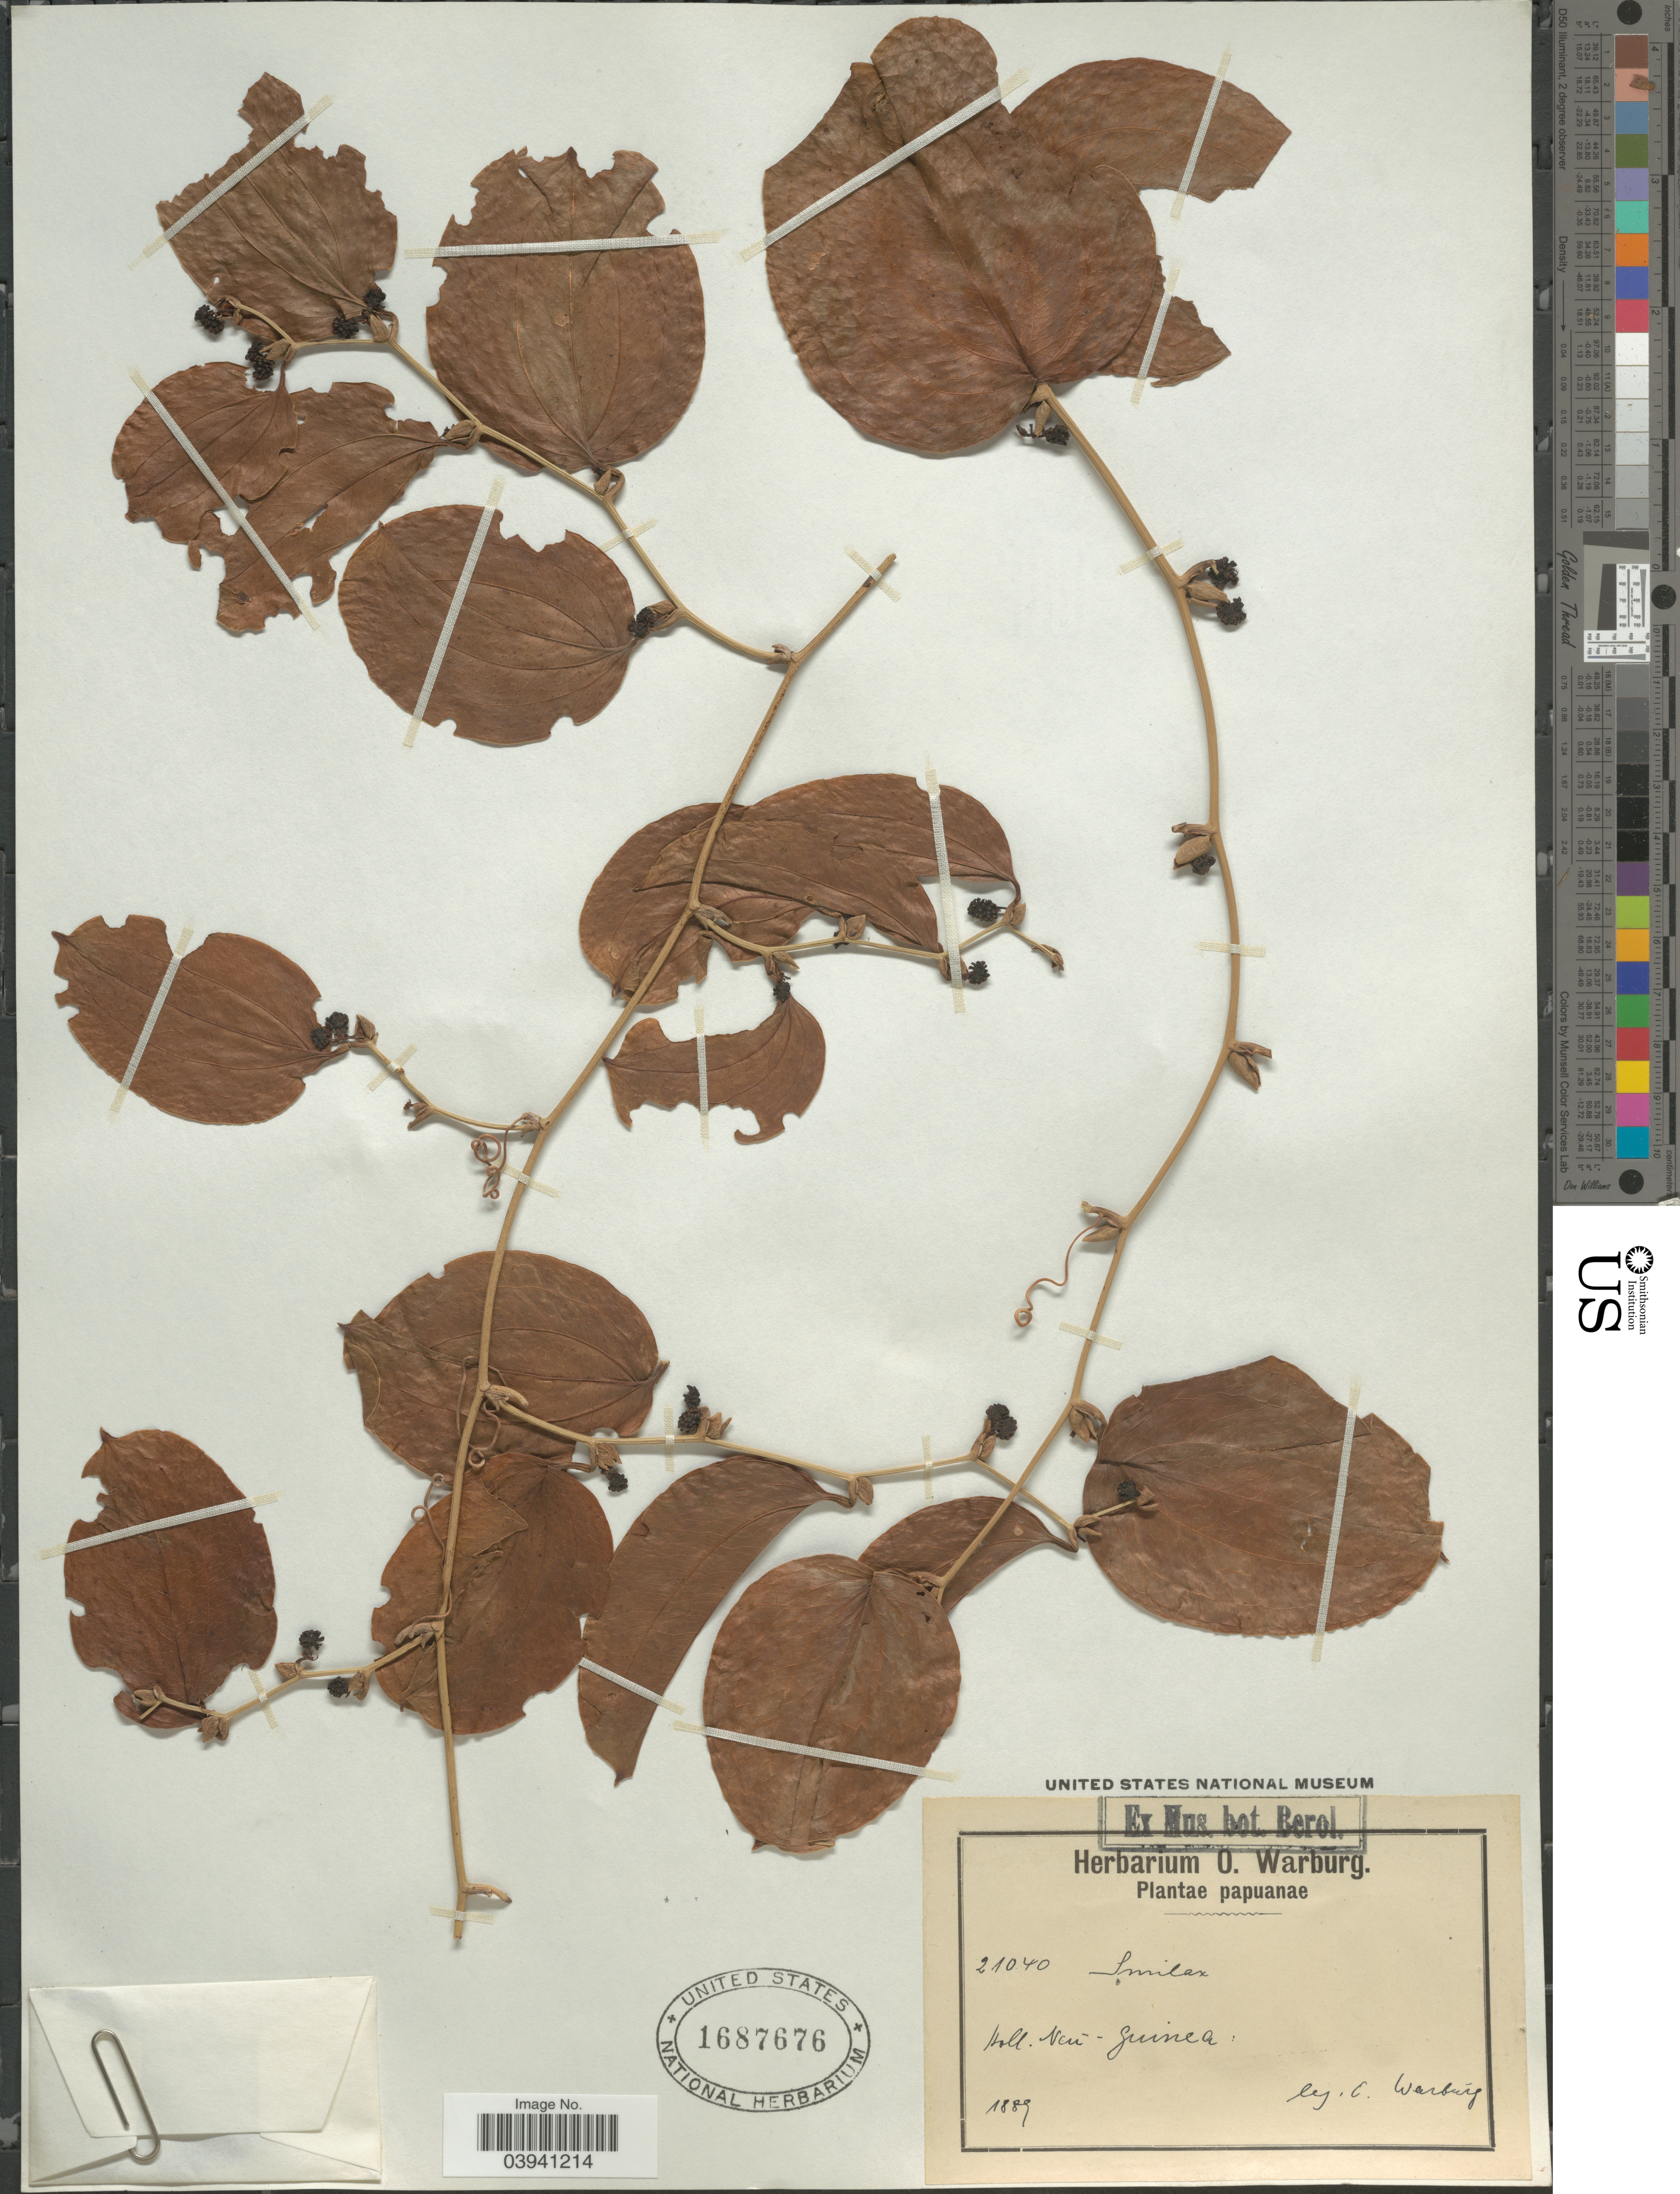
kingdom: Plantae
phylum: Tracheophyta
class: Liliopsida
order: Liliales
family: Smilacaceae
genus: Smilax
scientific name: Smilax sp.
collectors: O. Warburg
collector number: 21040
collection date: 1889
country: Indonesia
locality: Holl. Neu-Guinea.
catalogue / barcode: US 1687676